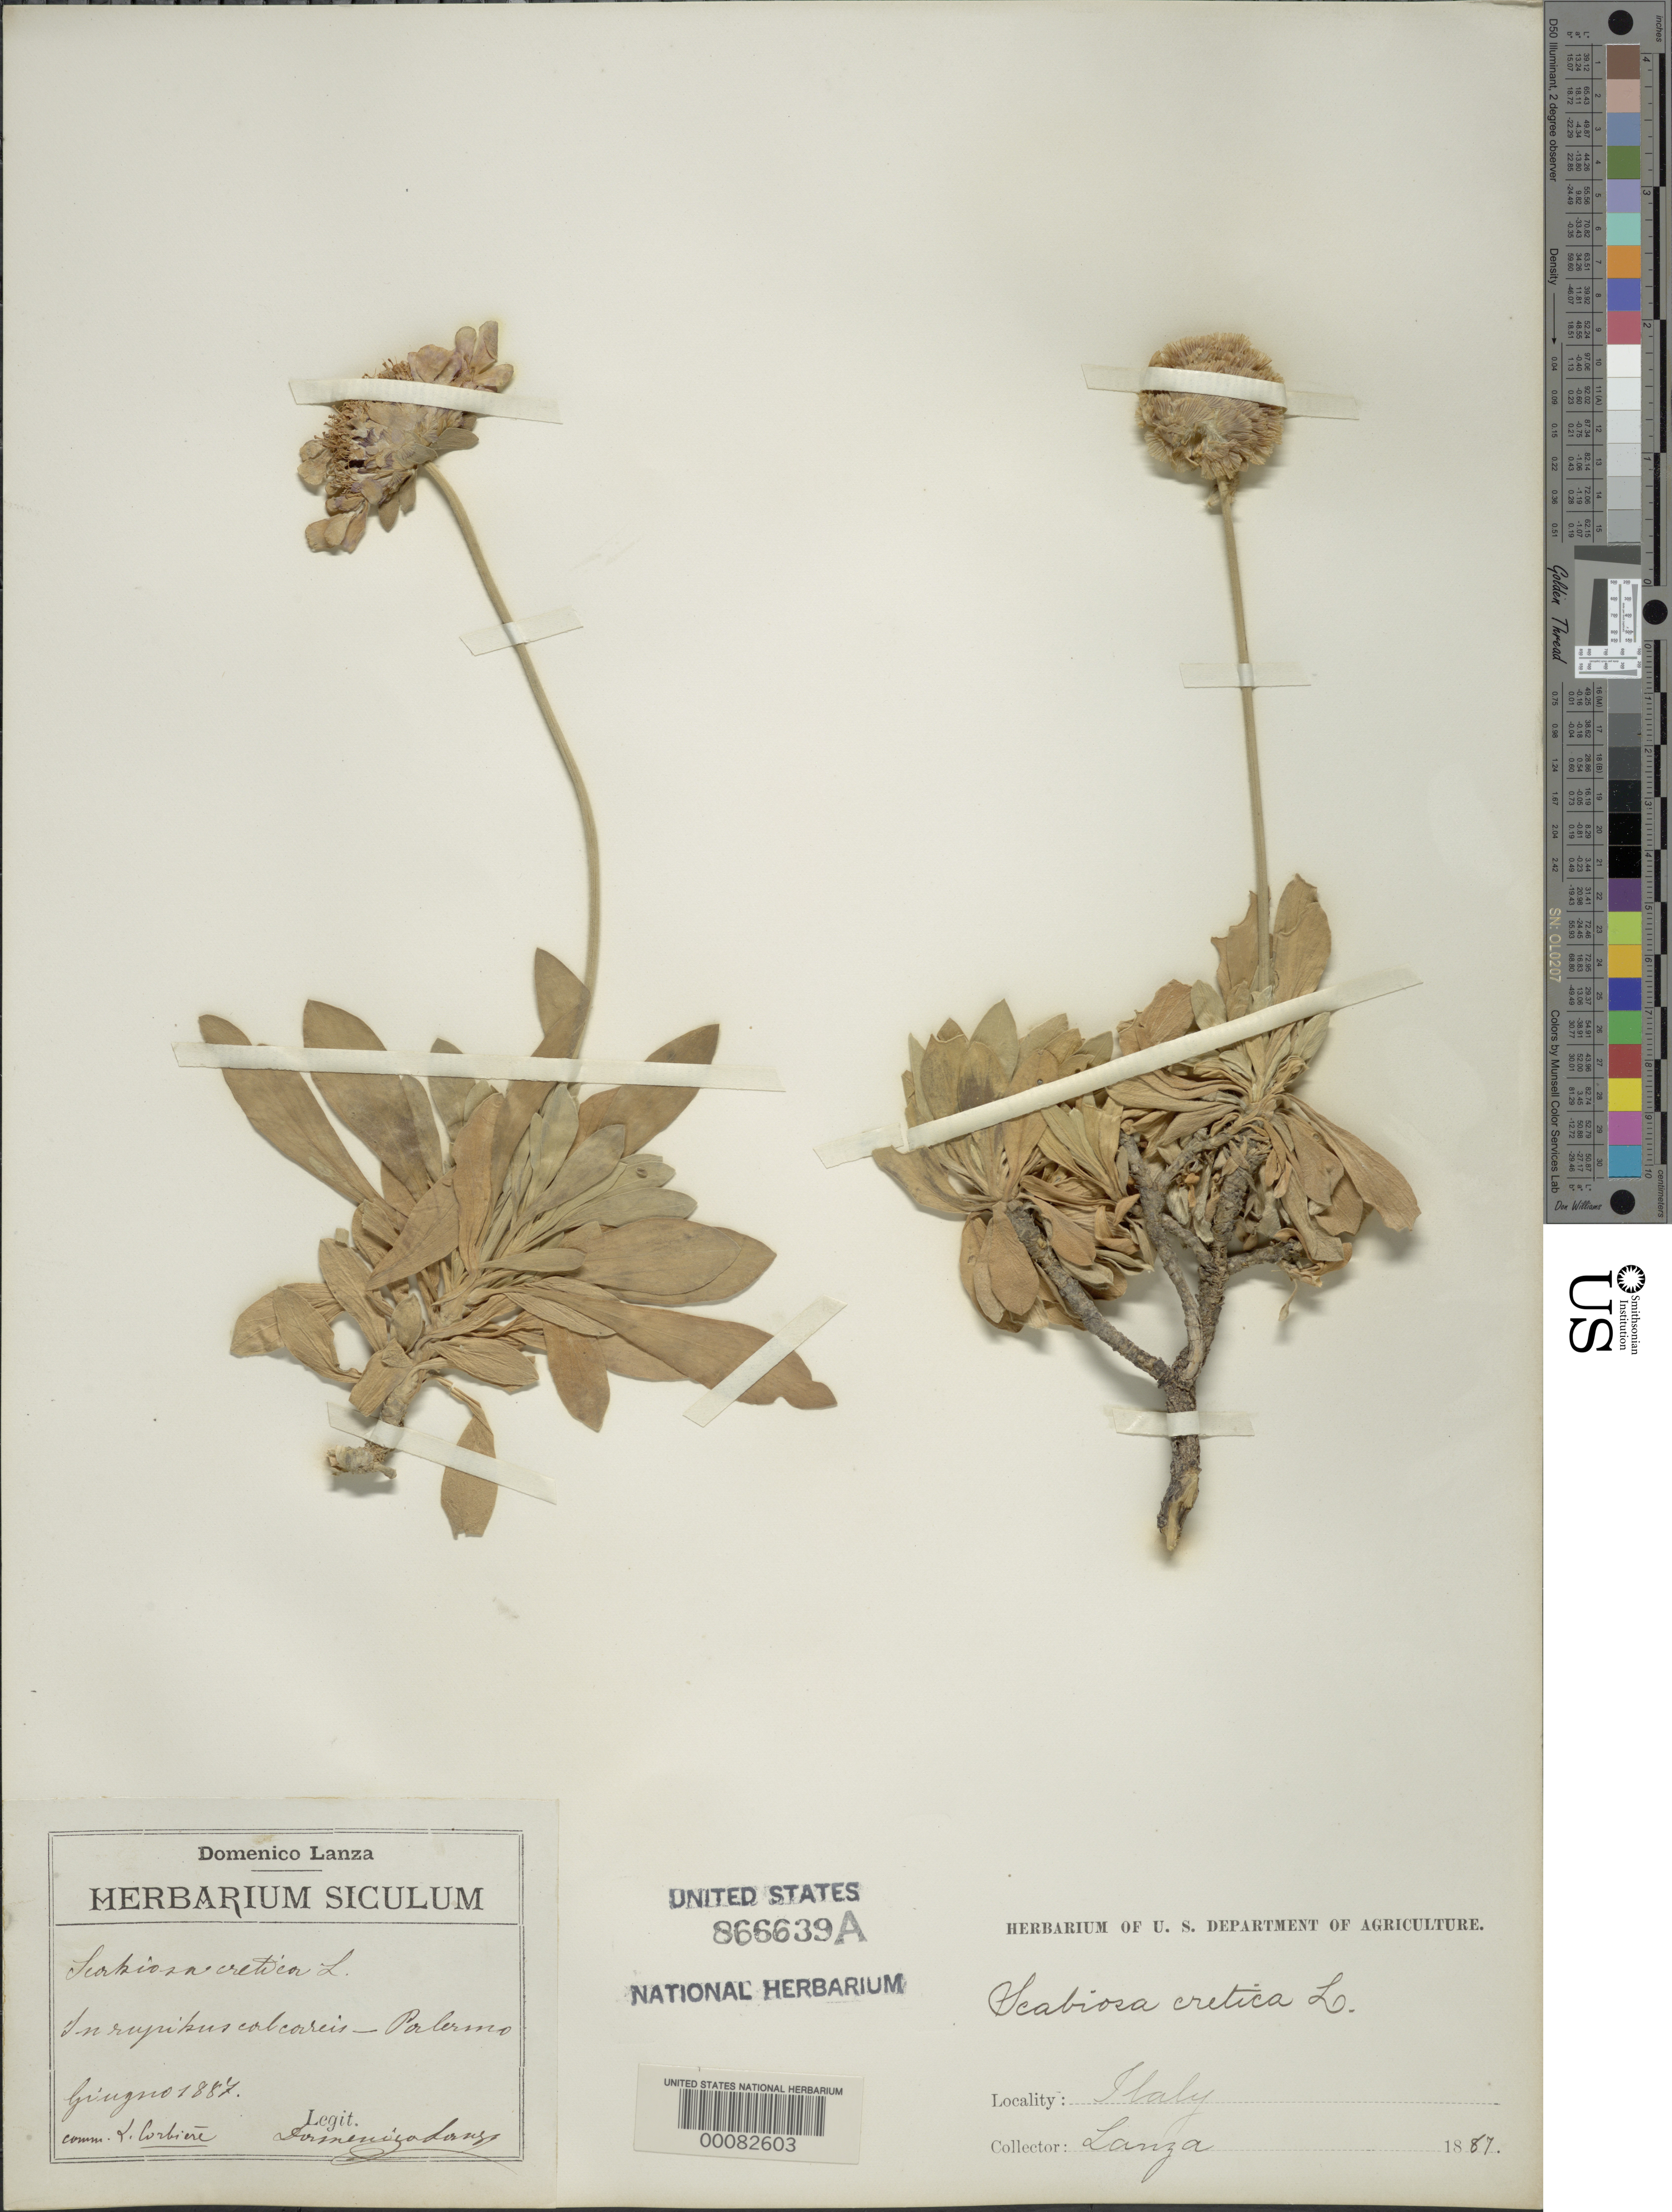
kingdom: Plantae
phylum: Tracheophyta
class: Magnoliopsida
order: Dipsacales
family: Caprifoliaceae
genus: Scabiosa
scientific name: Scabiosa cretica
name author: L.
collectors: D. Lanza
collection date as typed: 1887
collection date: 1887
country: Italy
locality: Palermo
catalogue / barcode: US 866639A